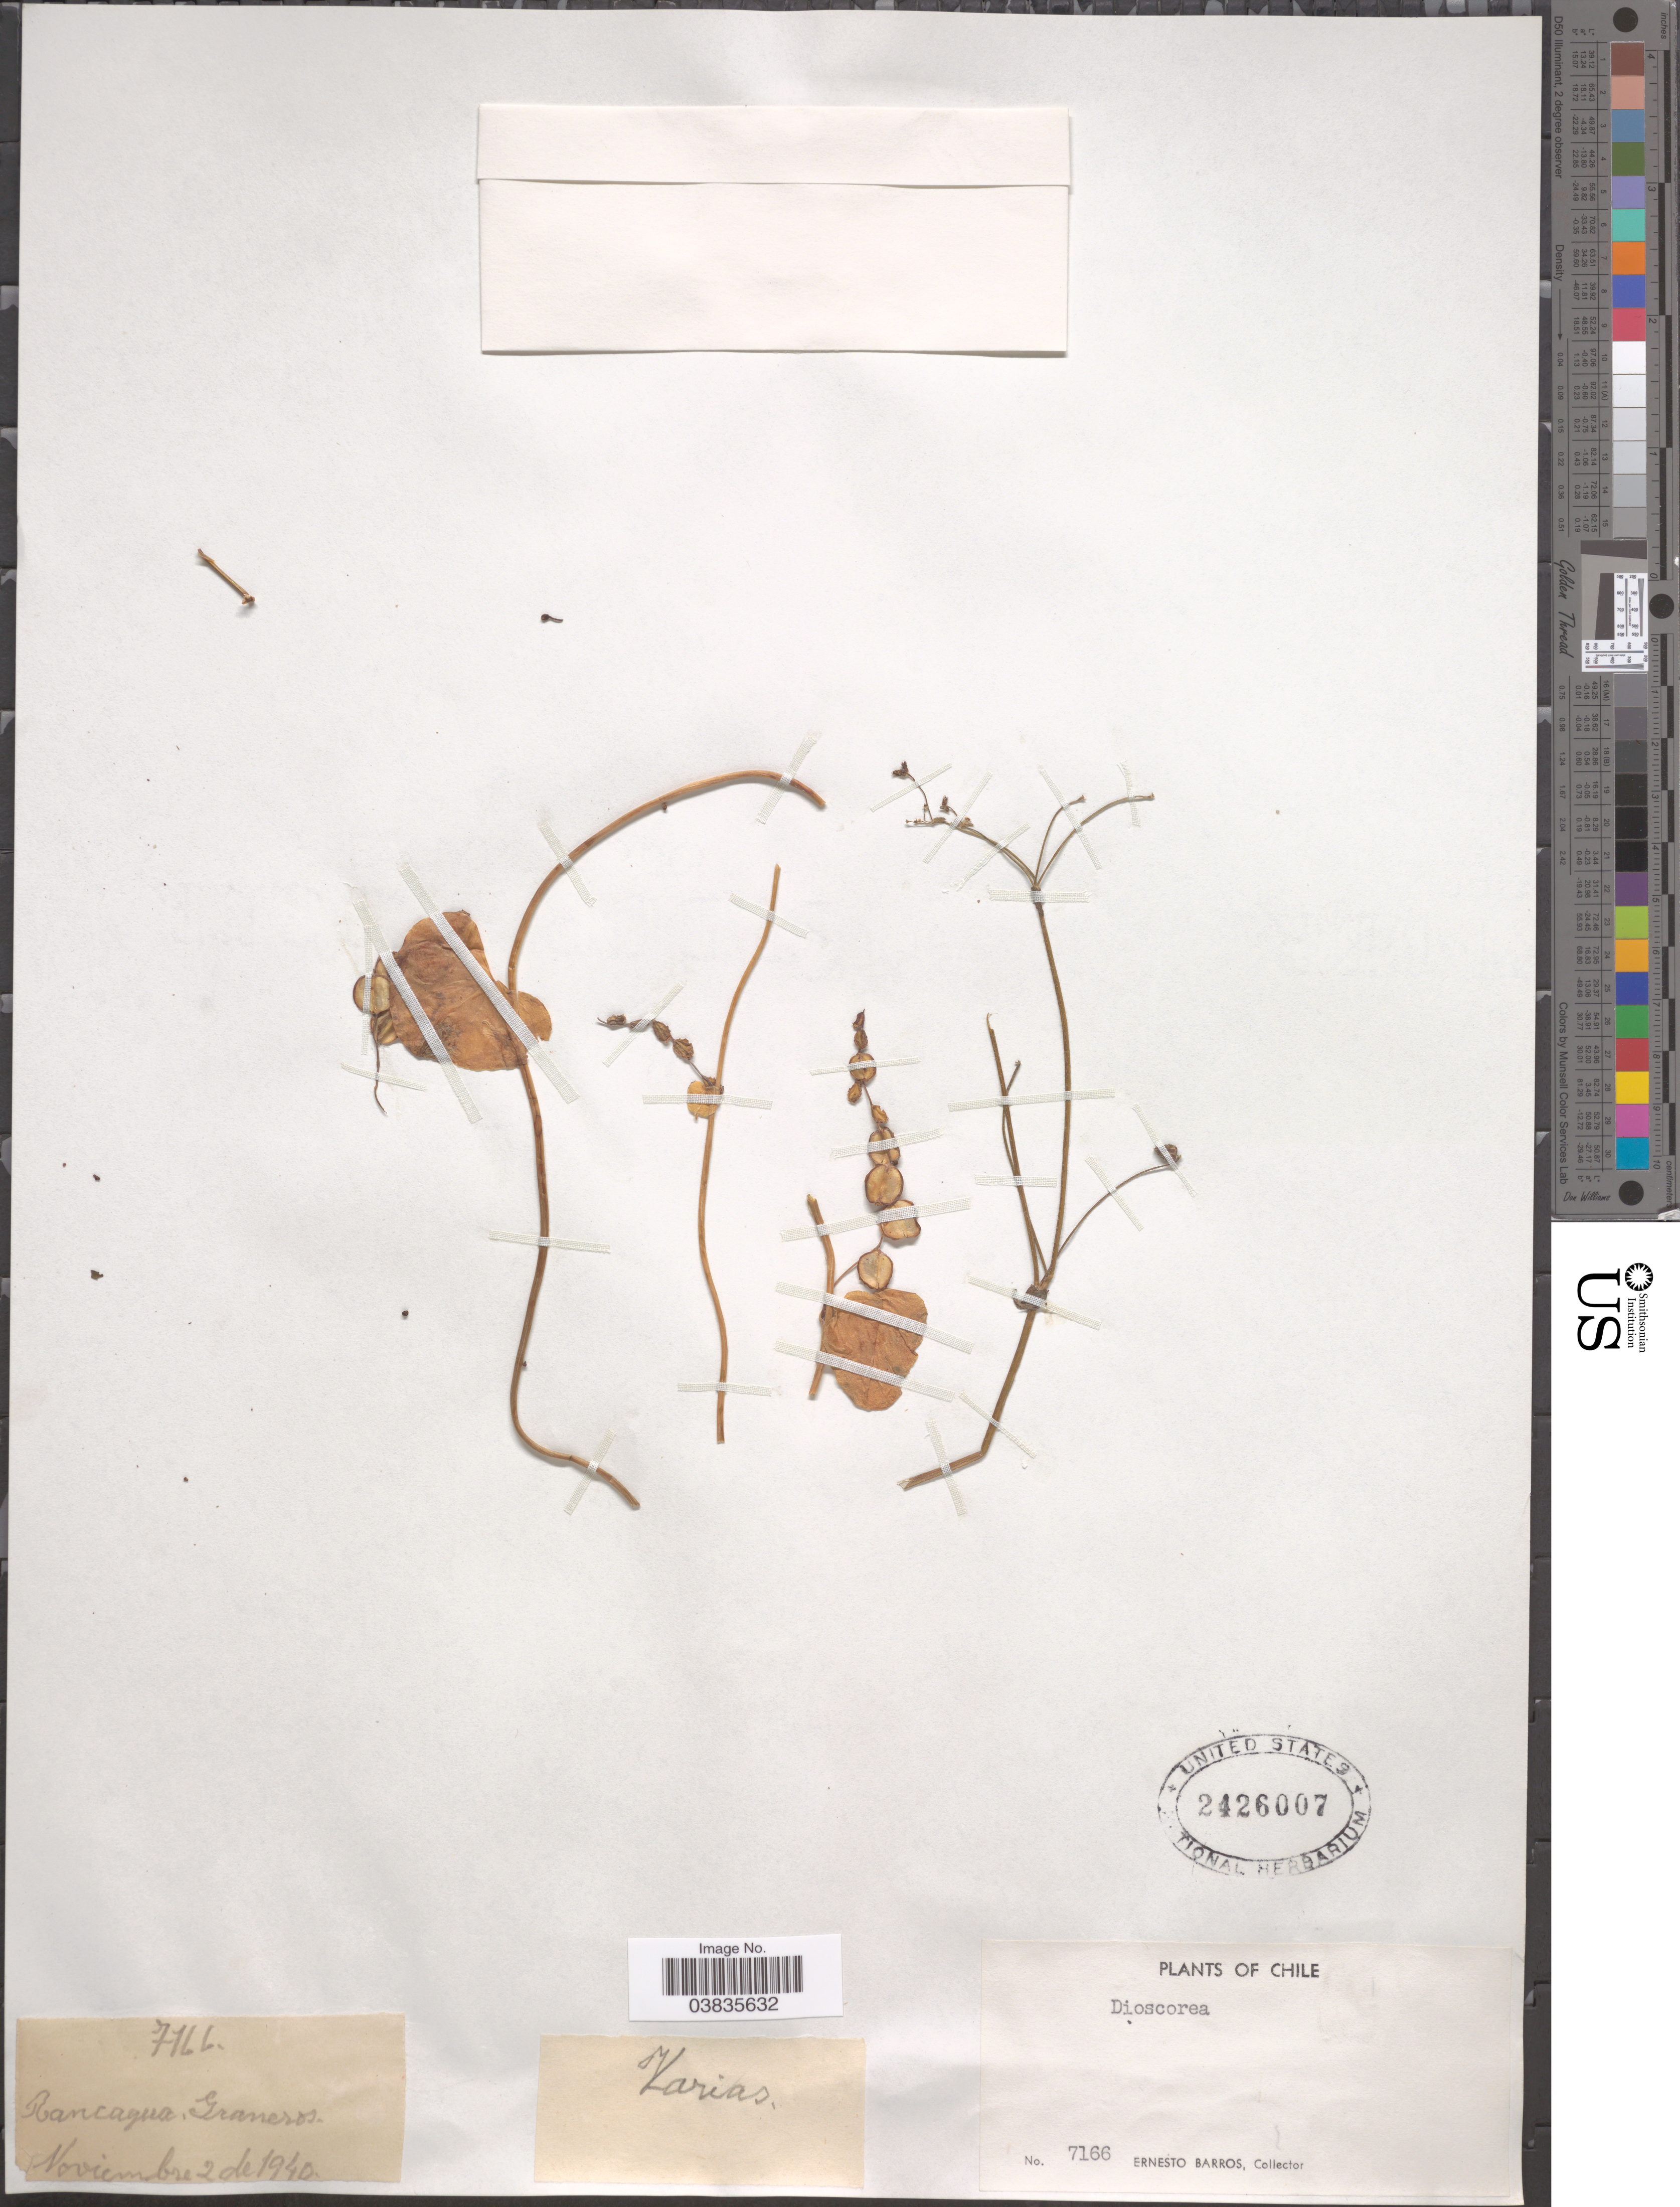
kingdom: Plantae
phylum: Tracheophyta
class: Liliopsida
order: Dioscoreales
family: Dioscoreaceae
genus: Dioscorea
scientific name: Dioscorea sp.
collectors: E. Barros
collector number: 7166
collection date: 1940-11-02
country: Chile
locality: Varias.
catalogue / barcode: US 2426007